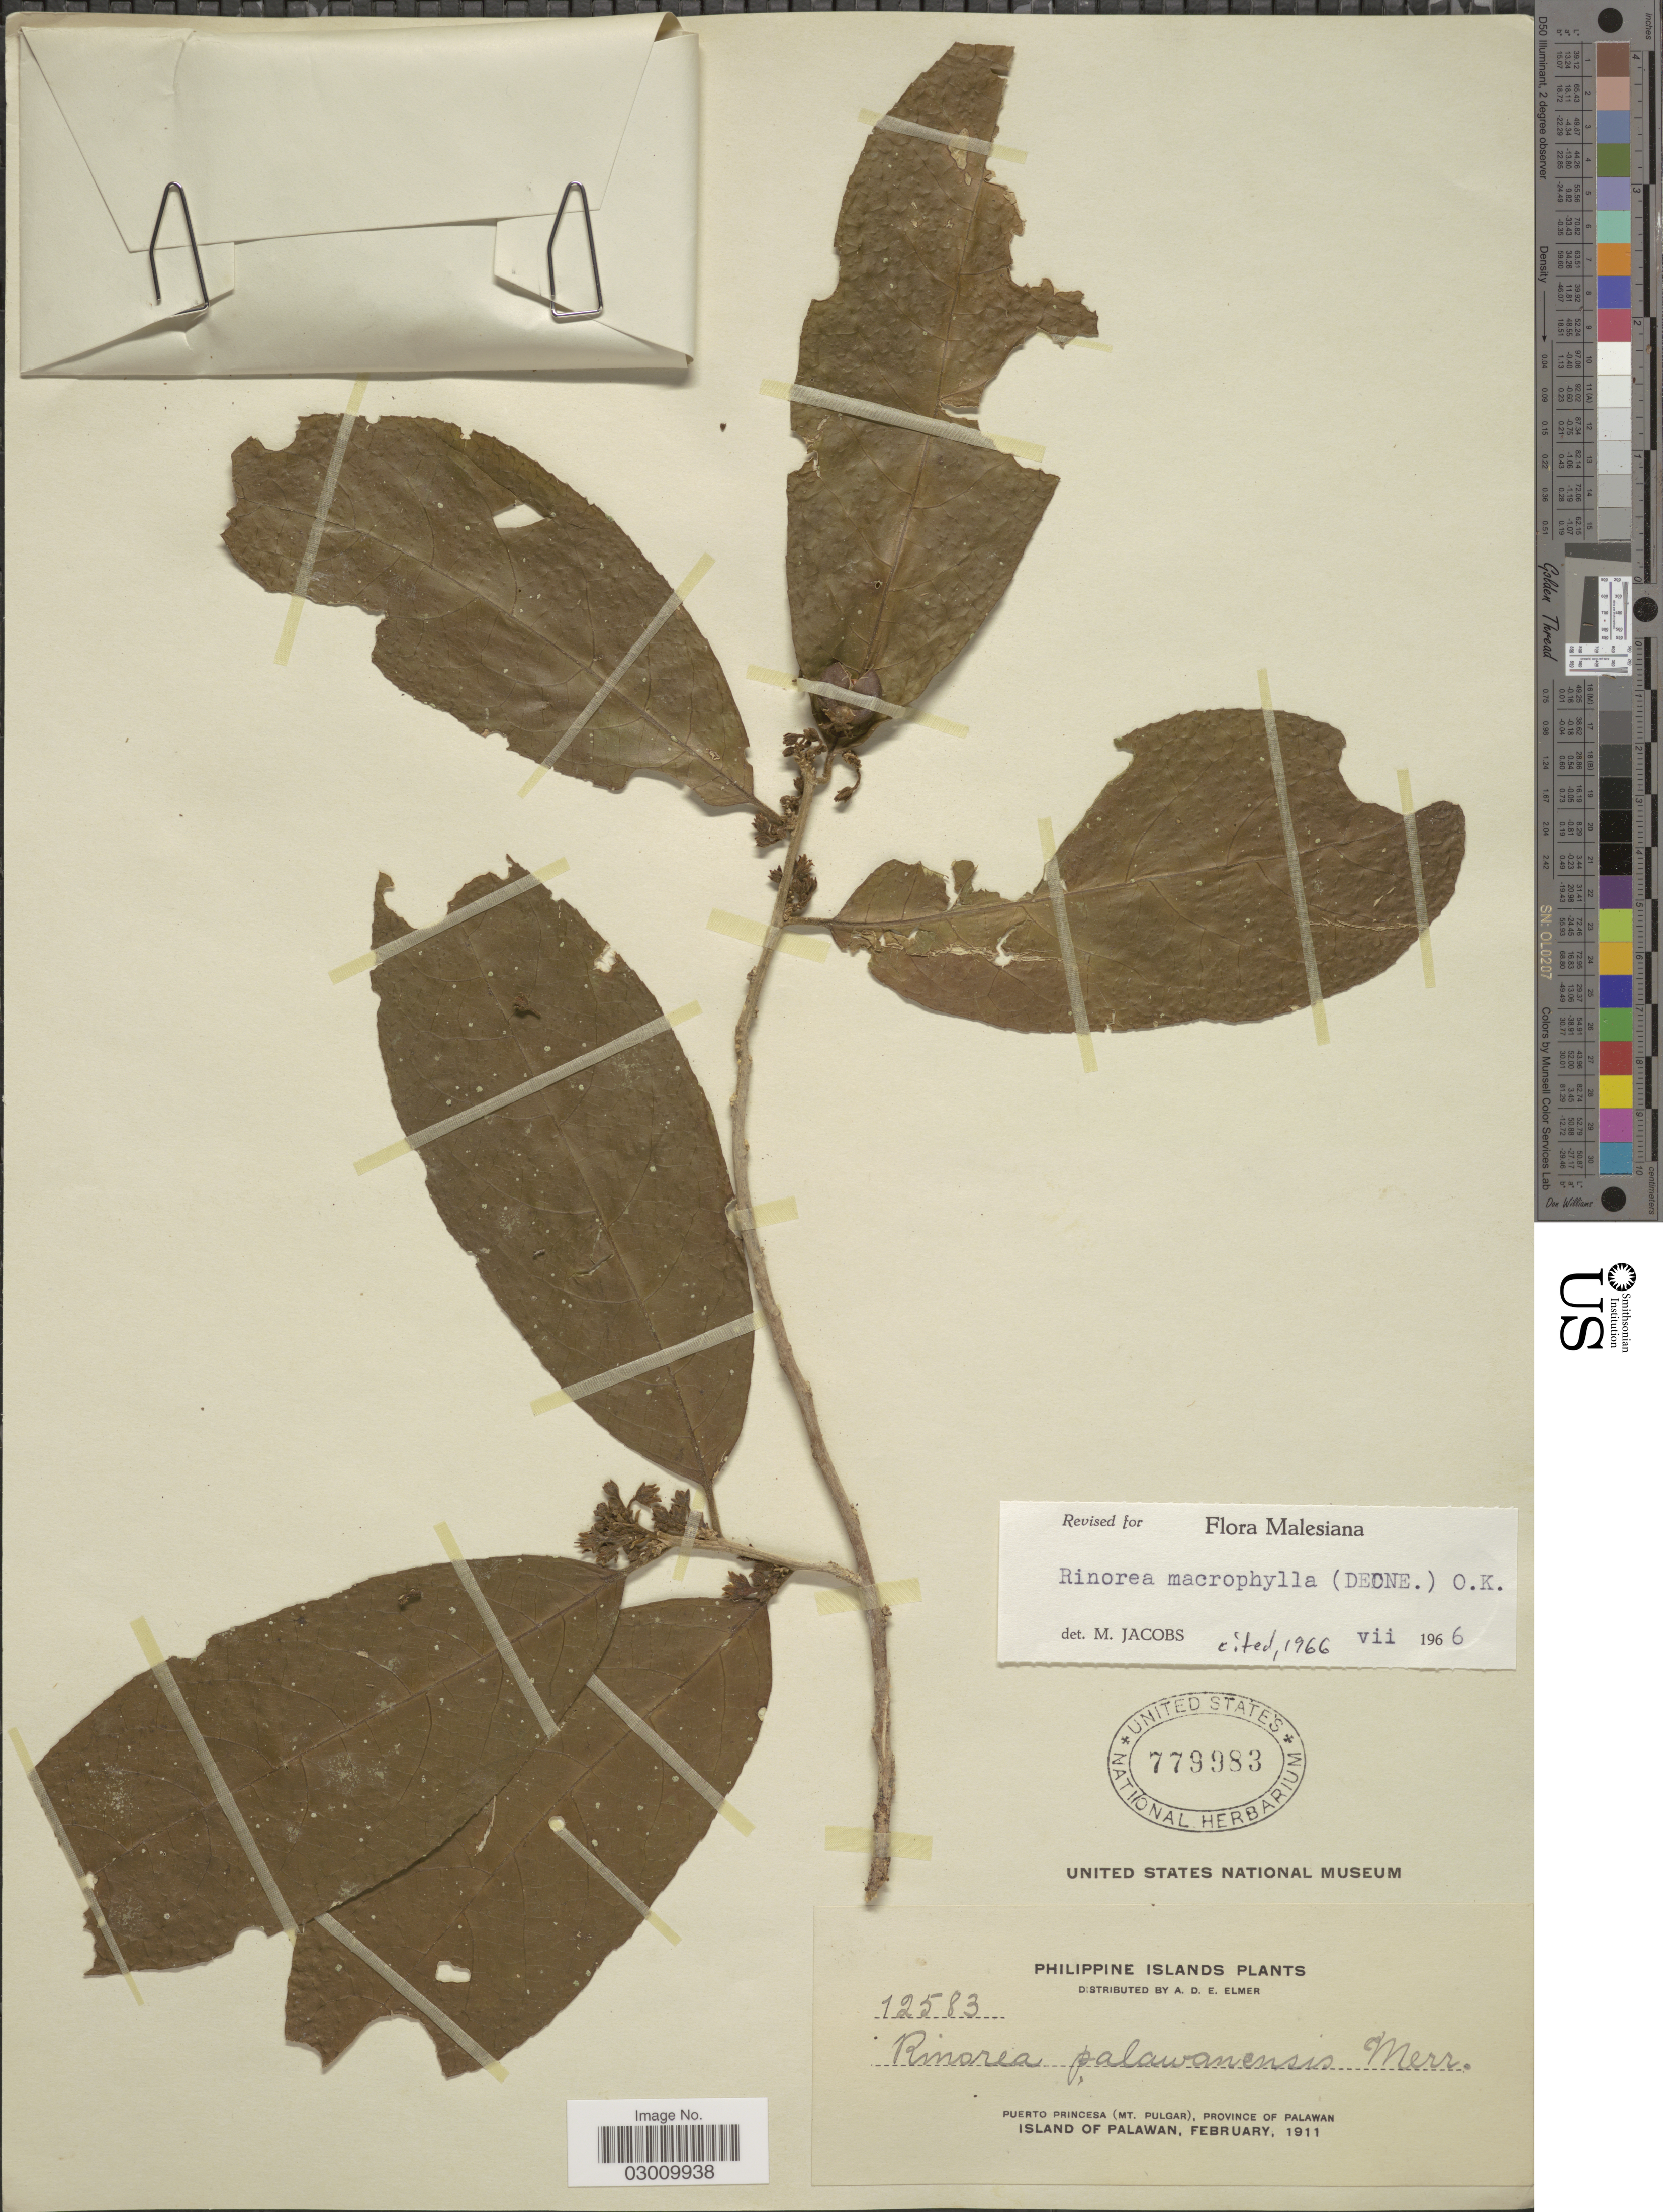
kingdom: Plantae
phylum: Tracheophyta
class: Magnoliopsida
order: Malpighiales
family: Violaceae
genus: Rinorea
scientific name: Rinorea macrophylla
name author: (Decne.) Kuntze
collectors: A. D. E. Elmer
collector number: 12583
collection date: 1911-02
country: Philippines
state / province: Mimaropa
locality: Puerto Princesa (Mt. Pulgar), Province of Palawan. Island of Palawan.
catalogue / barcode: US 779983